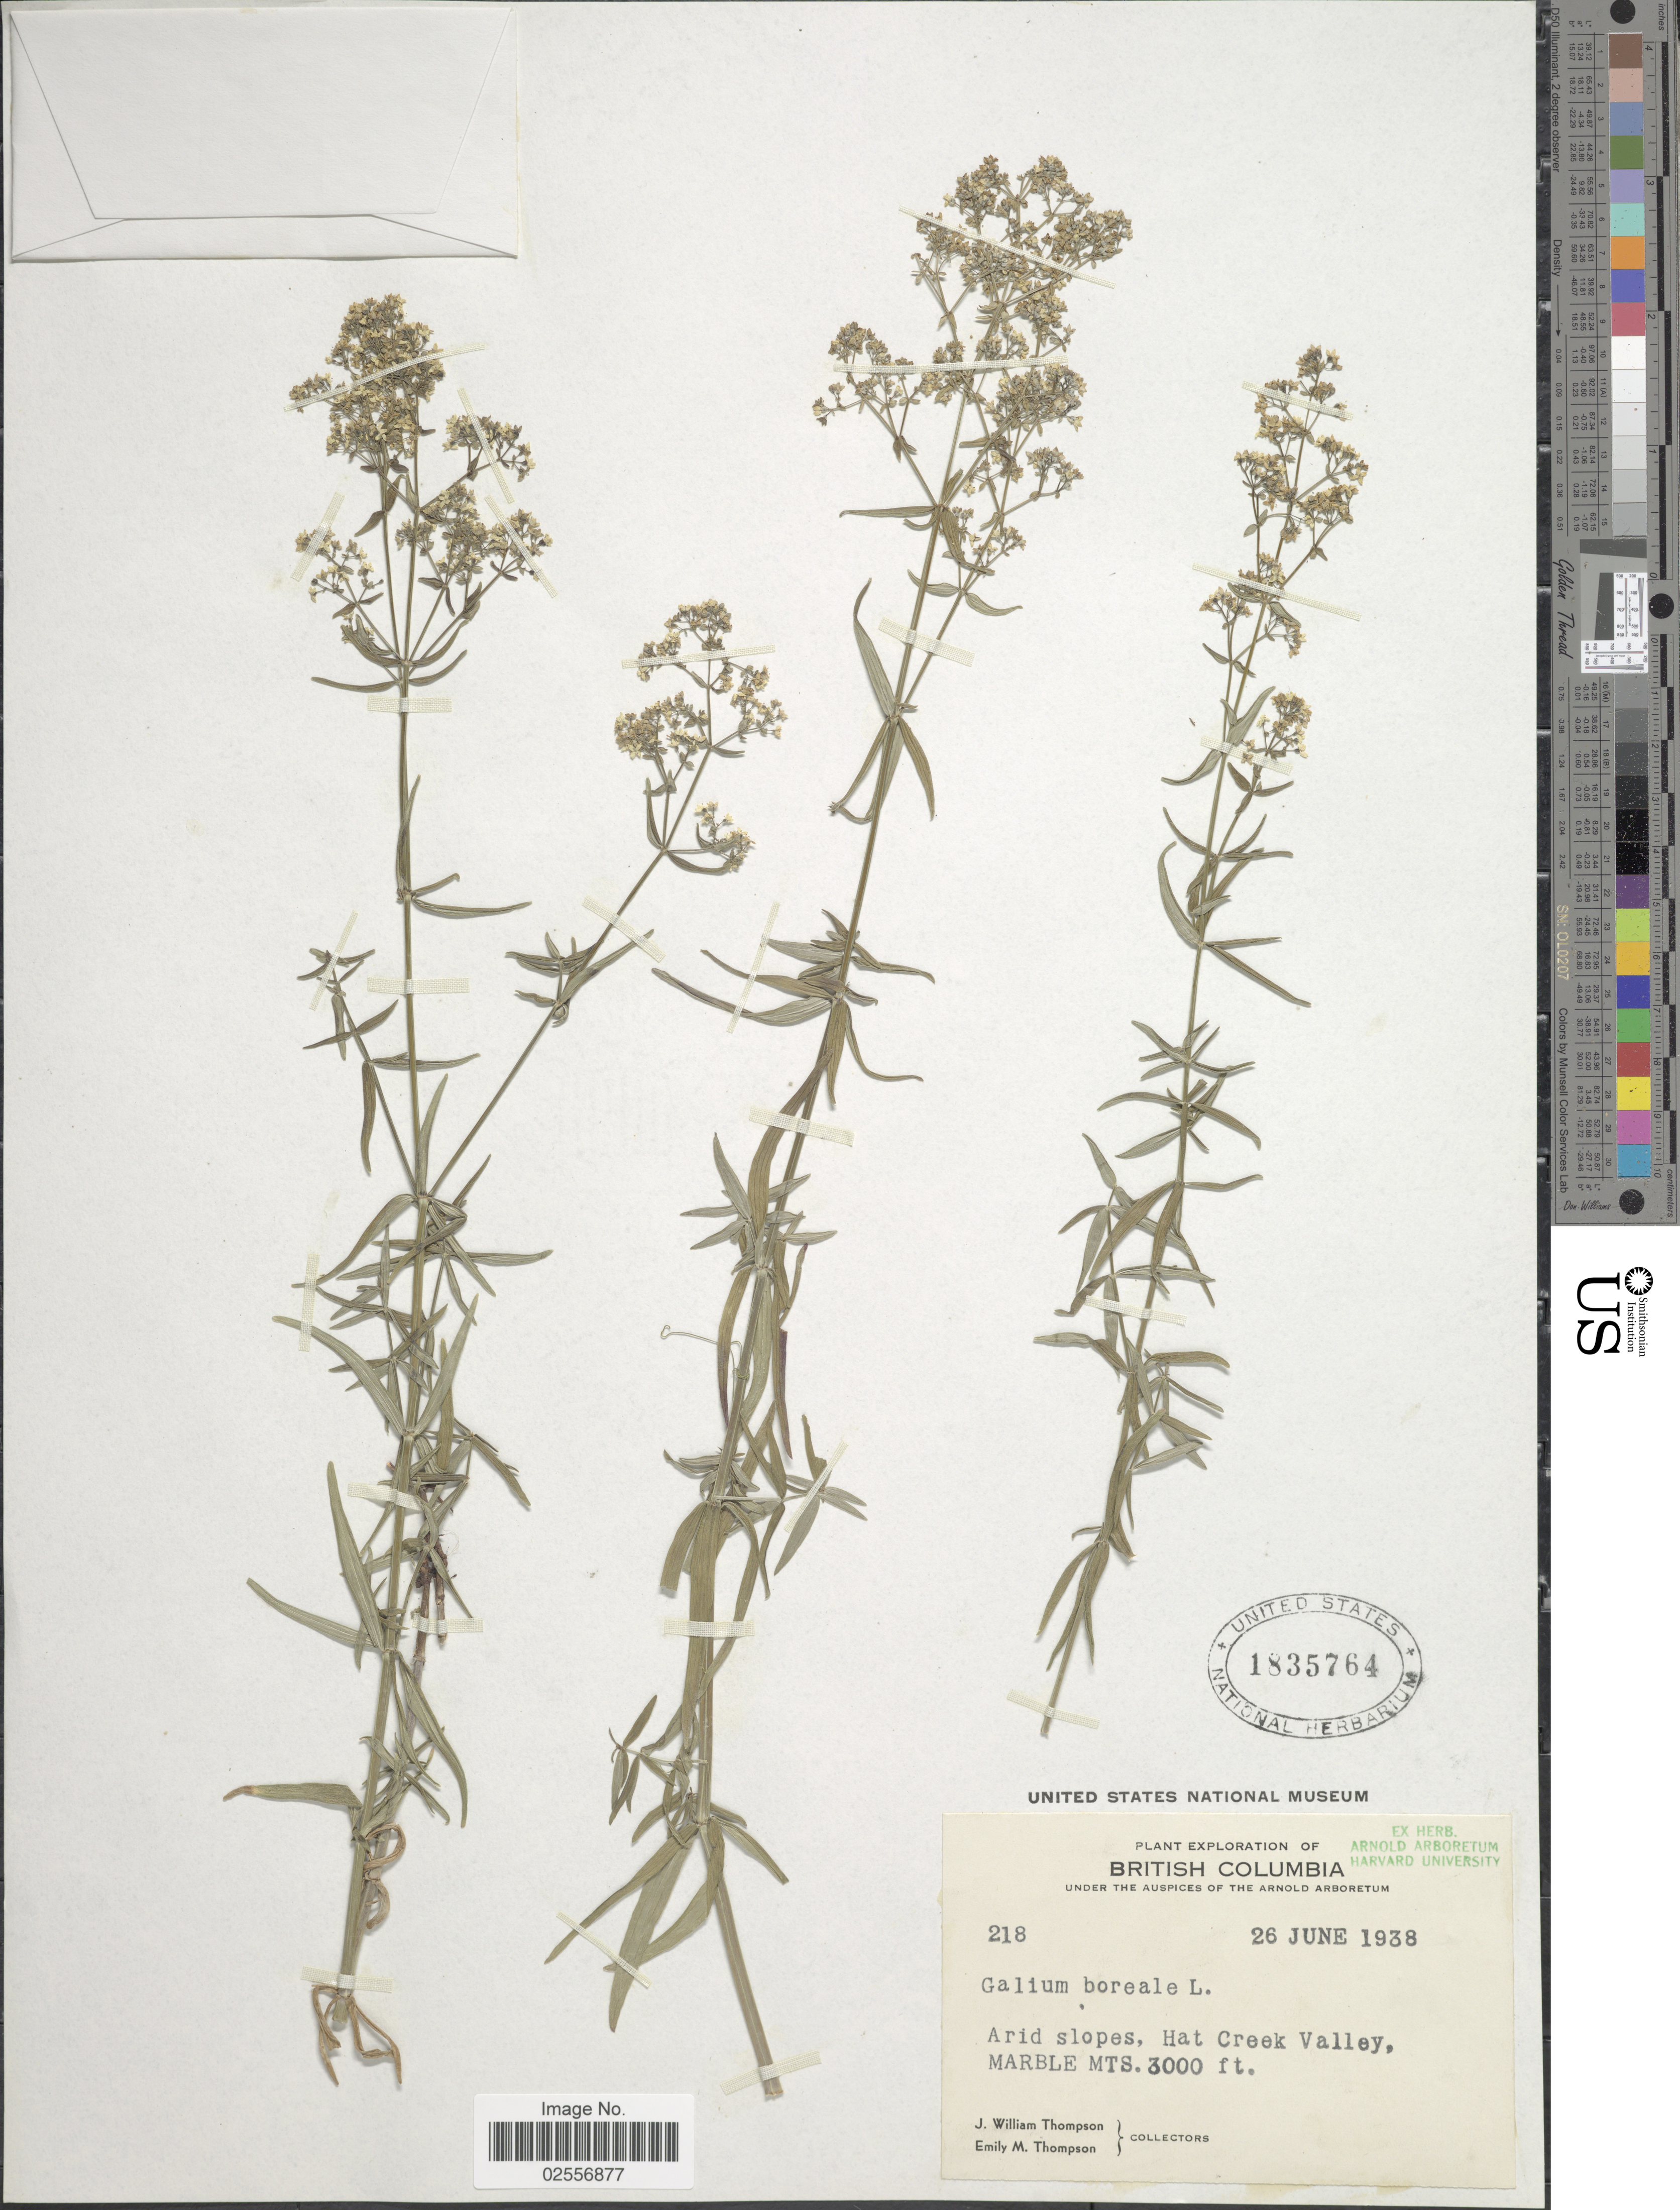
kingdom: Plantae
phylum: Tracheophyta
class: Magnoliopsida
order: Gentianales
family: Rubiaceae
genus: Galium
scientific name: Galium boreale L.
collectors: J. W. Thompson & E. M. Thompson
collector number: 218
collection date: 1938-06-26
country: Canada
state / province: British Columbia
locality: Hat Creek Valley, Marble Mts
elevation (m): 914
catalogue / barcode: US 1835764